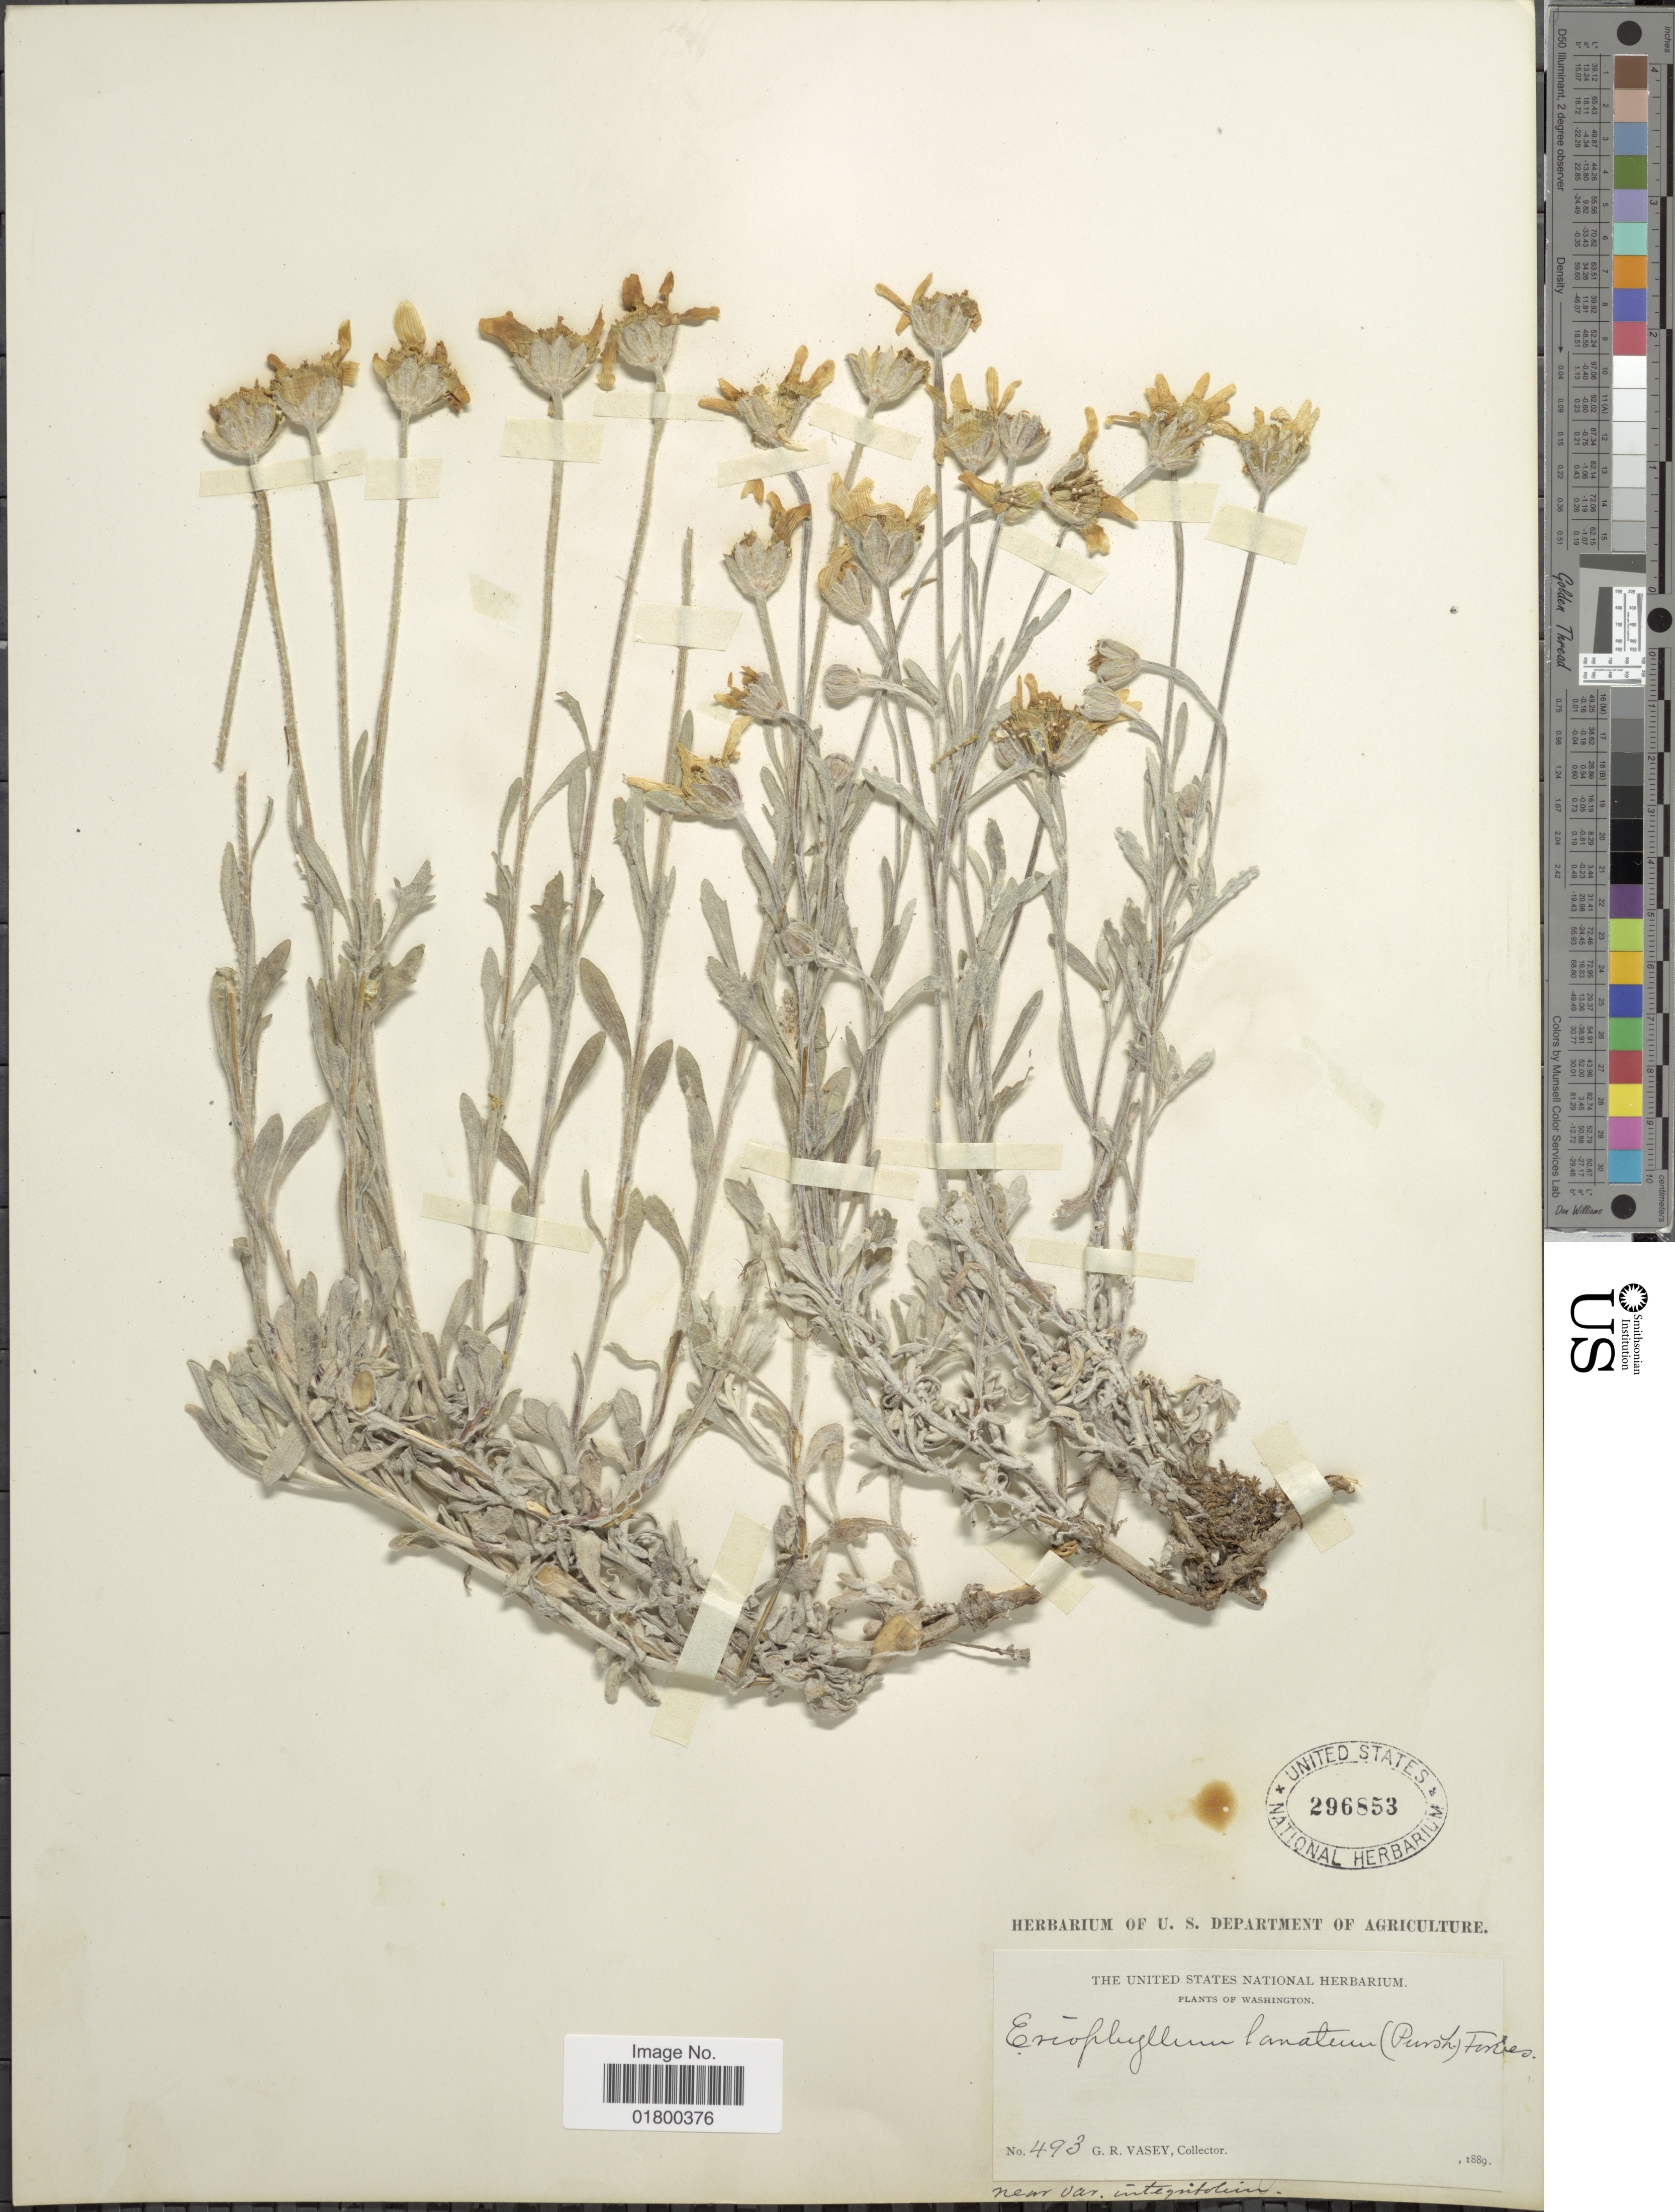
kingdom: Plantae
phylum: Tracheophyta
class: Magnoliopsida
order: Asterales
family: Asteraceae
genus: Eriophyllum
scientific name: Eriophyllum lanatum var. lanatum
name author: (Pursh) J. Forbes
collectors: G. R. Vasey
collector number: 493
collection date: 1889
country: United States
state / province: Washington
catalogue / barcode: US 296853